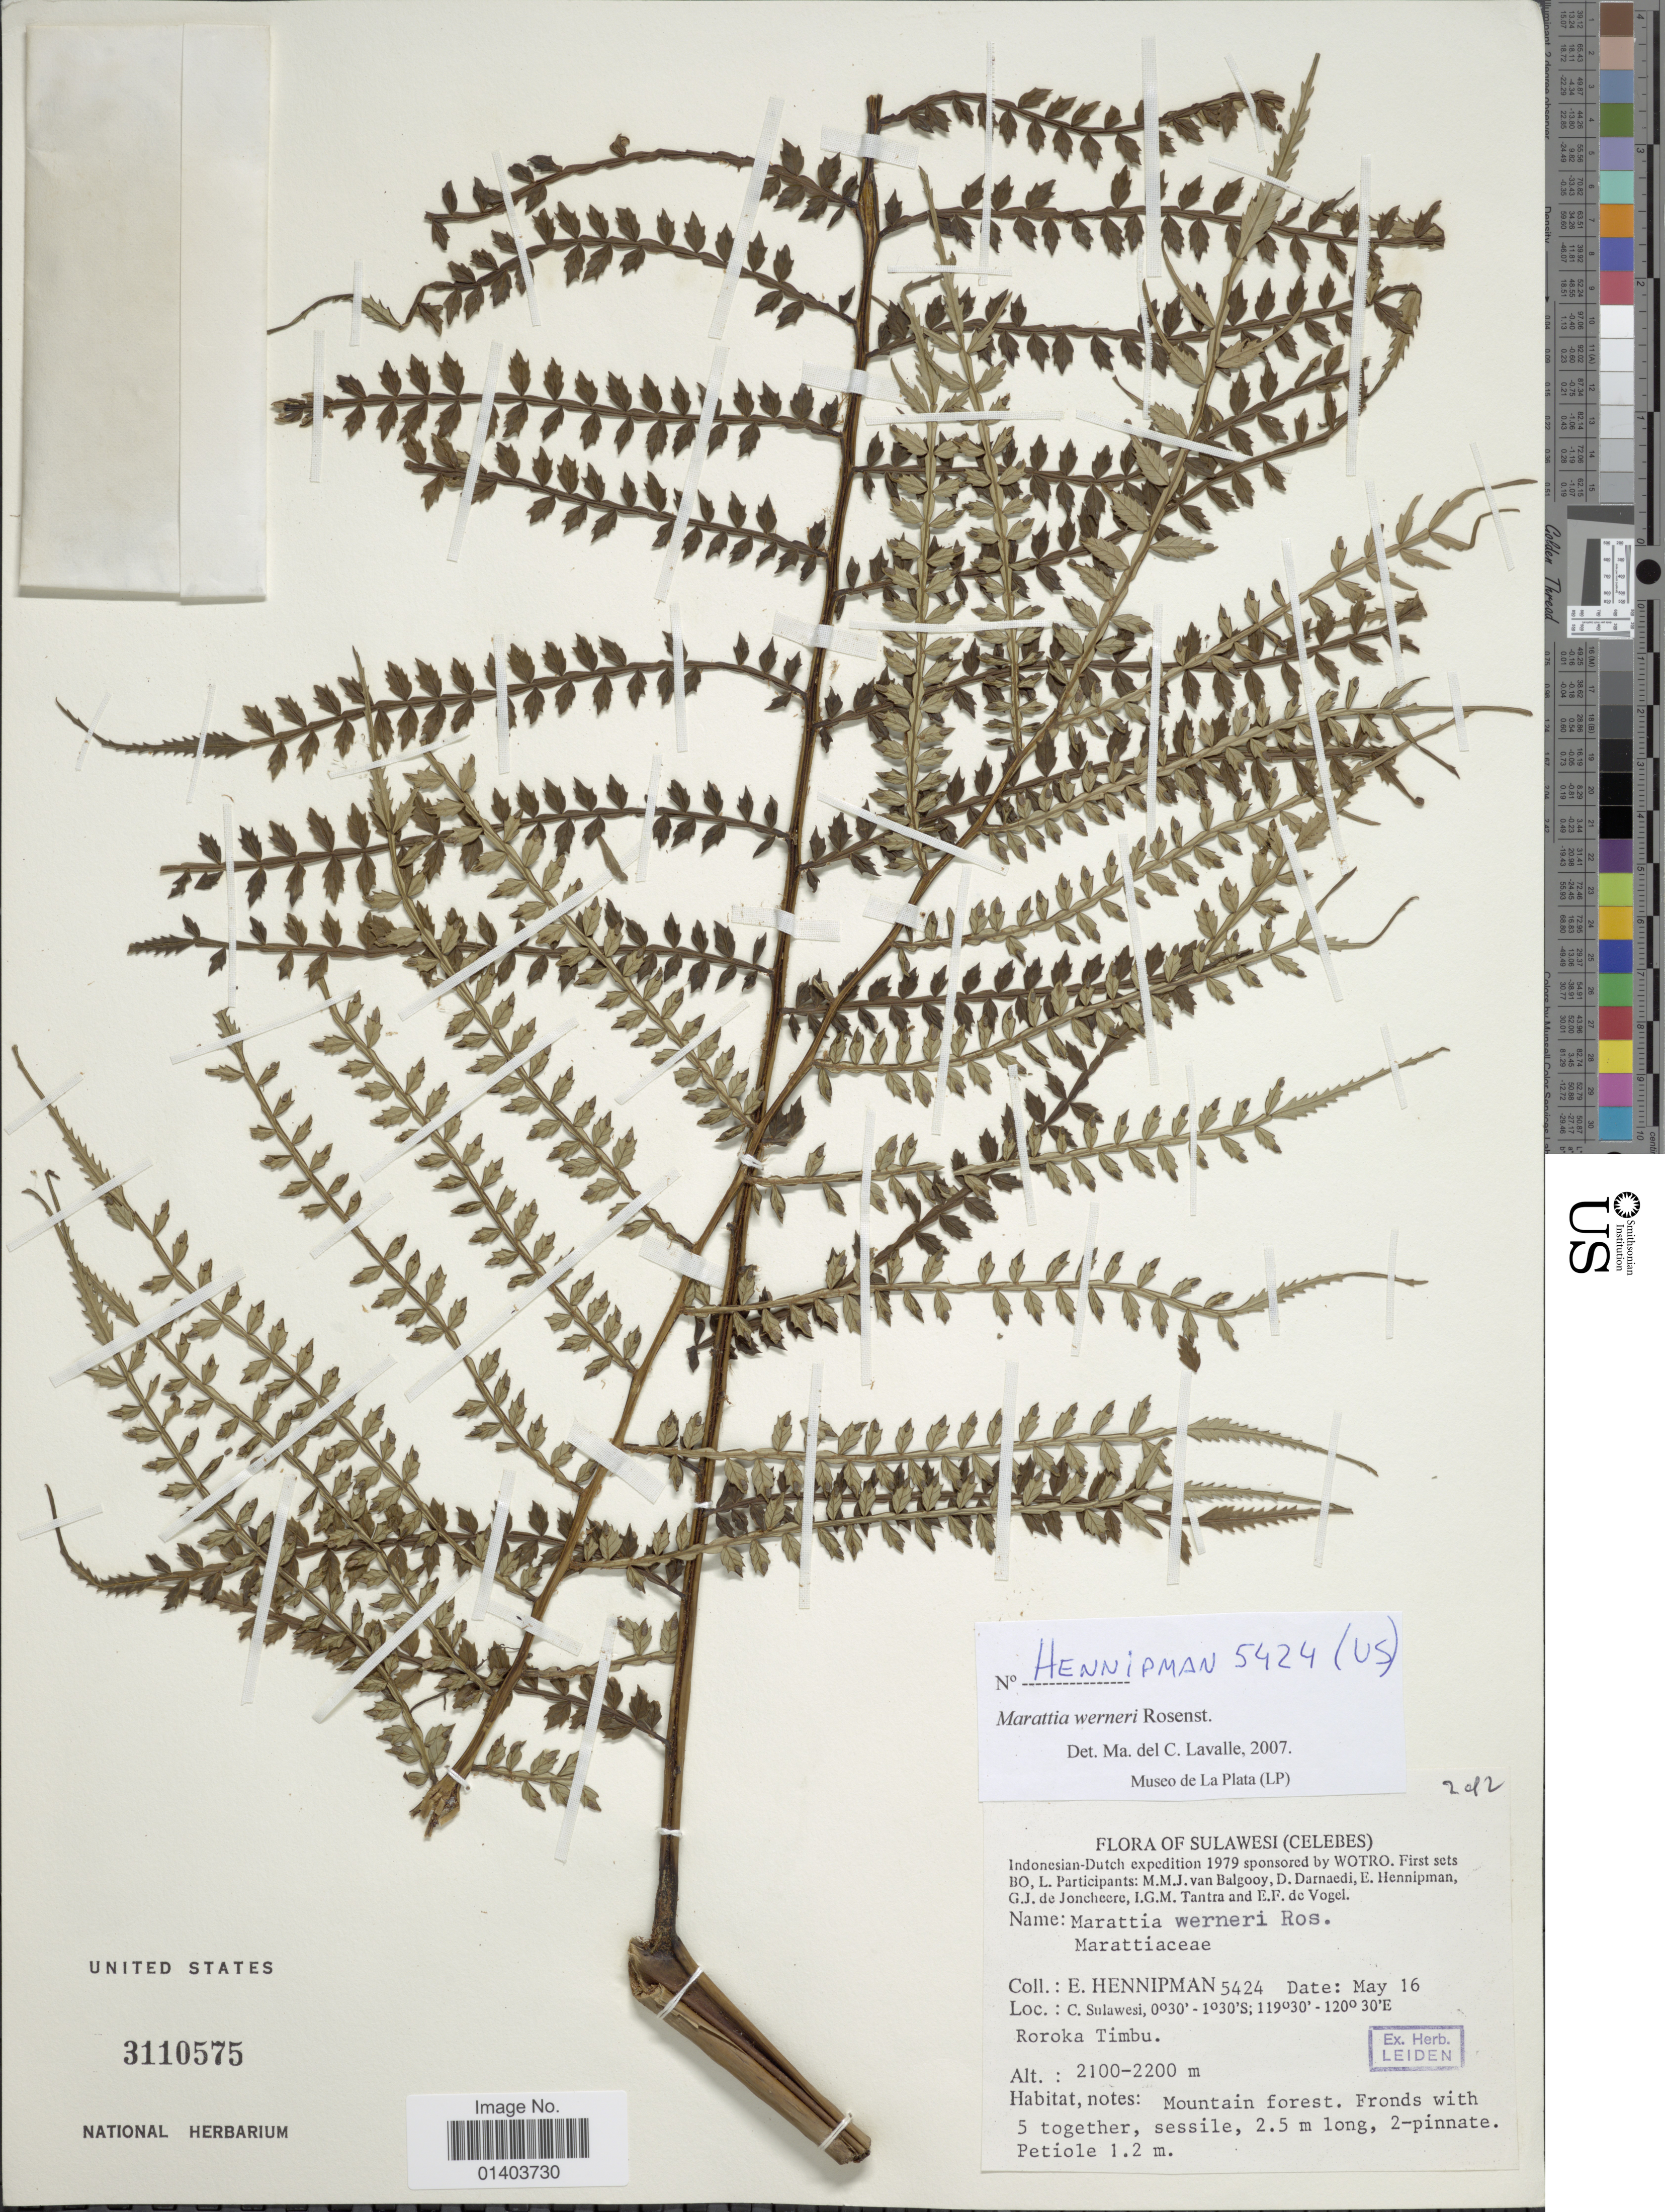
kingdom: Plantae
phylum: Tracheophyta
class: Polypodiopsida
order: Marattiales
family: Marattiaceae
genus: Ptisana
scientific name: Ptisana melanesica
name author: (Kuhn) Murdock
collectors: E. Hennipman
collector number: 5424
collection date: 1979-05-16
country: Indonesia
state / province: Sulawesi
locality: (Celebes), C. Sulawesi, Roroka Timbu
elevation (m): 2100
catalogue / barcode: US 3110575